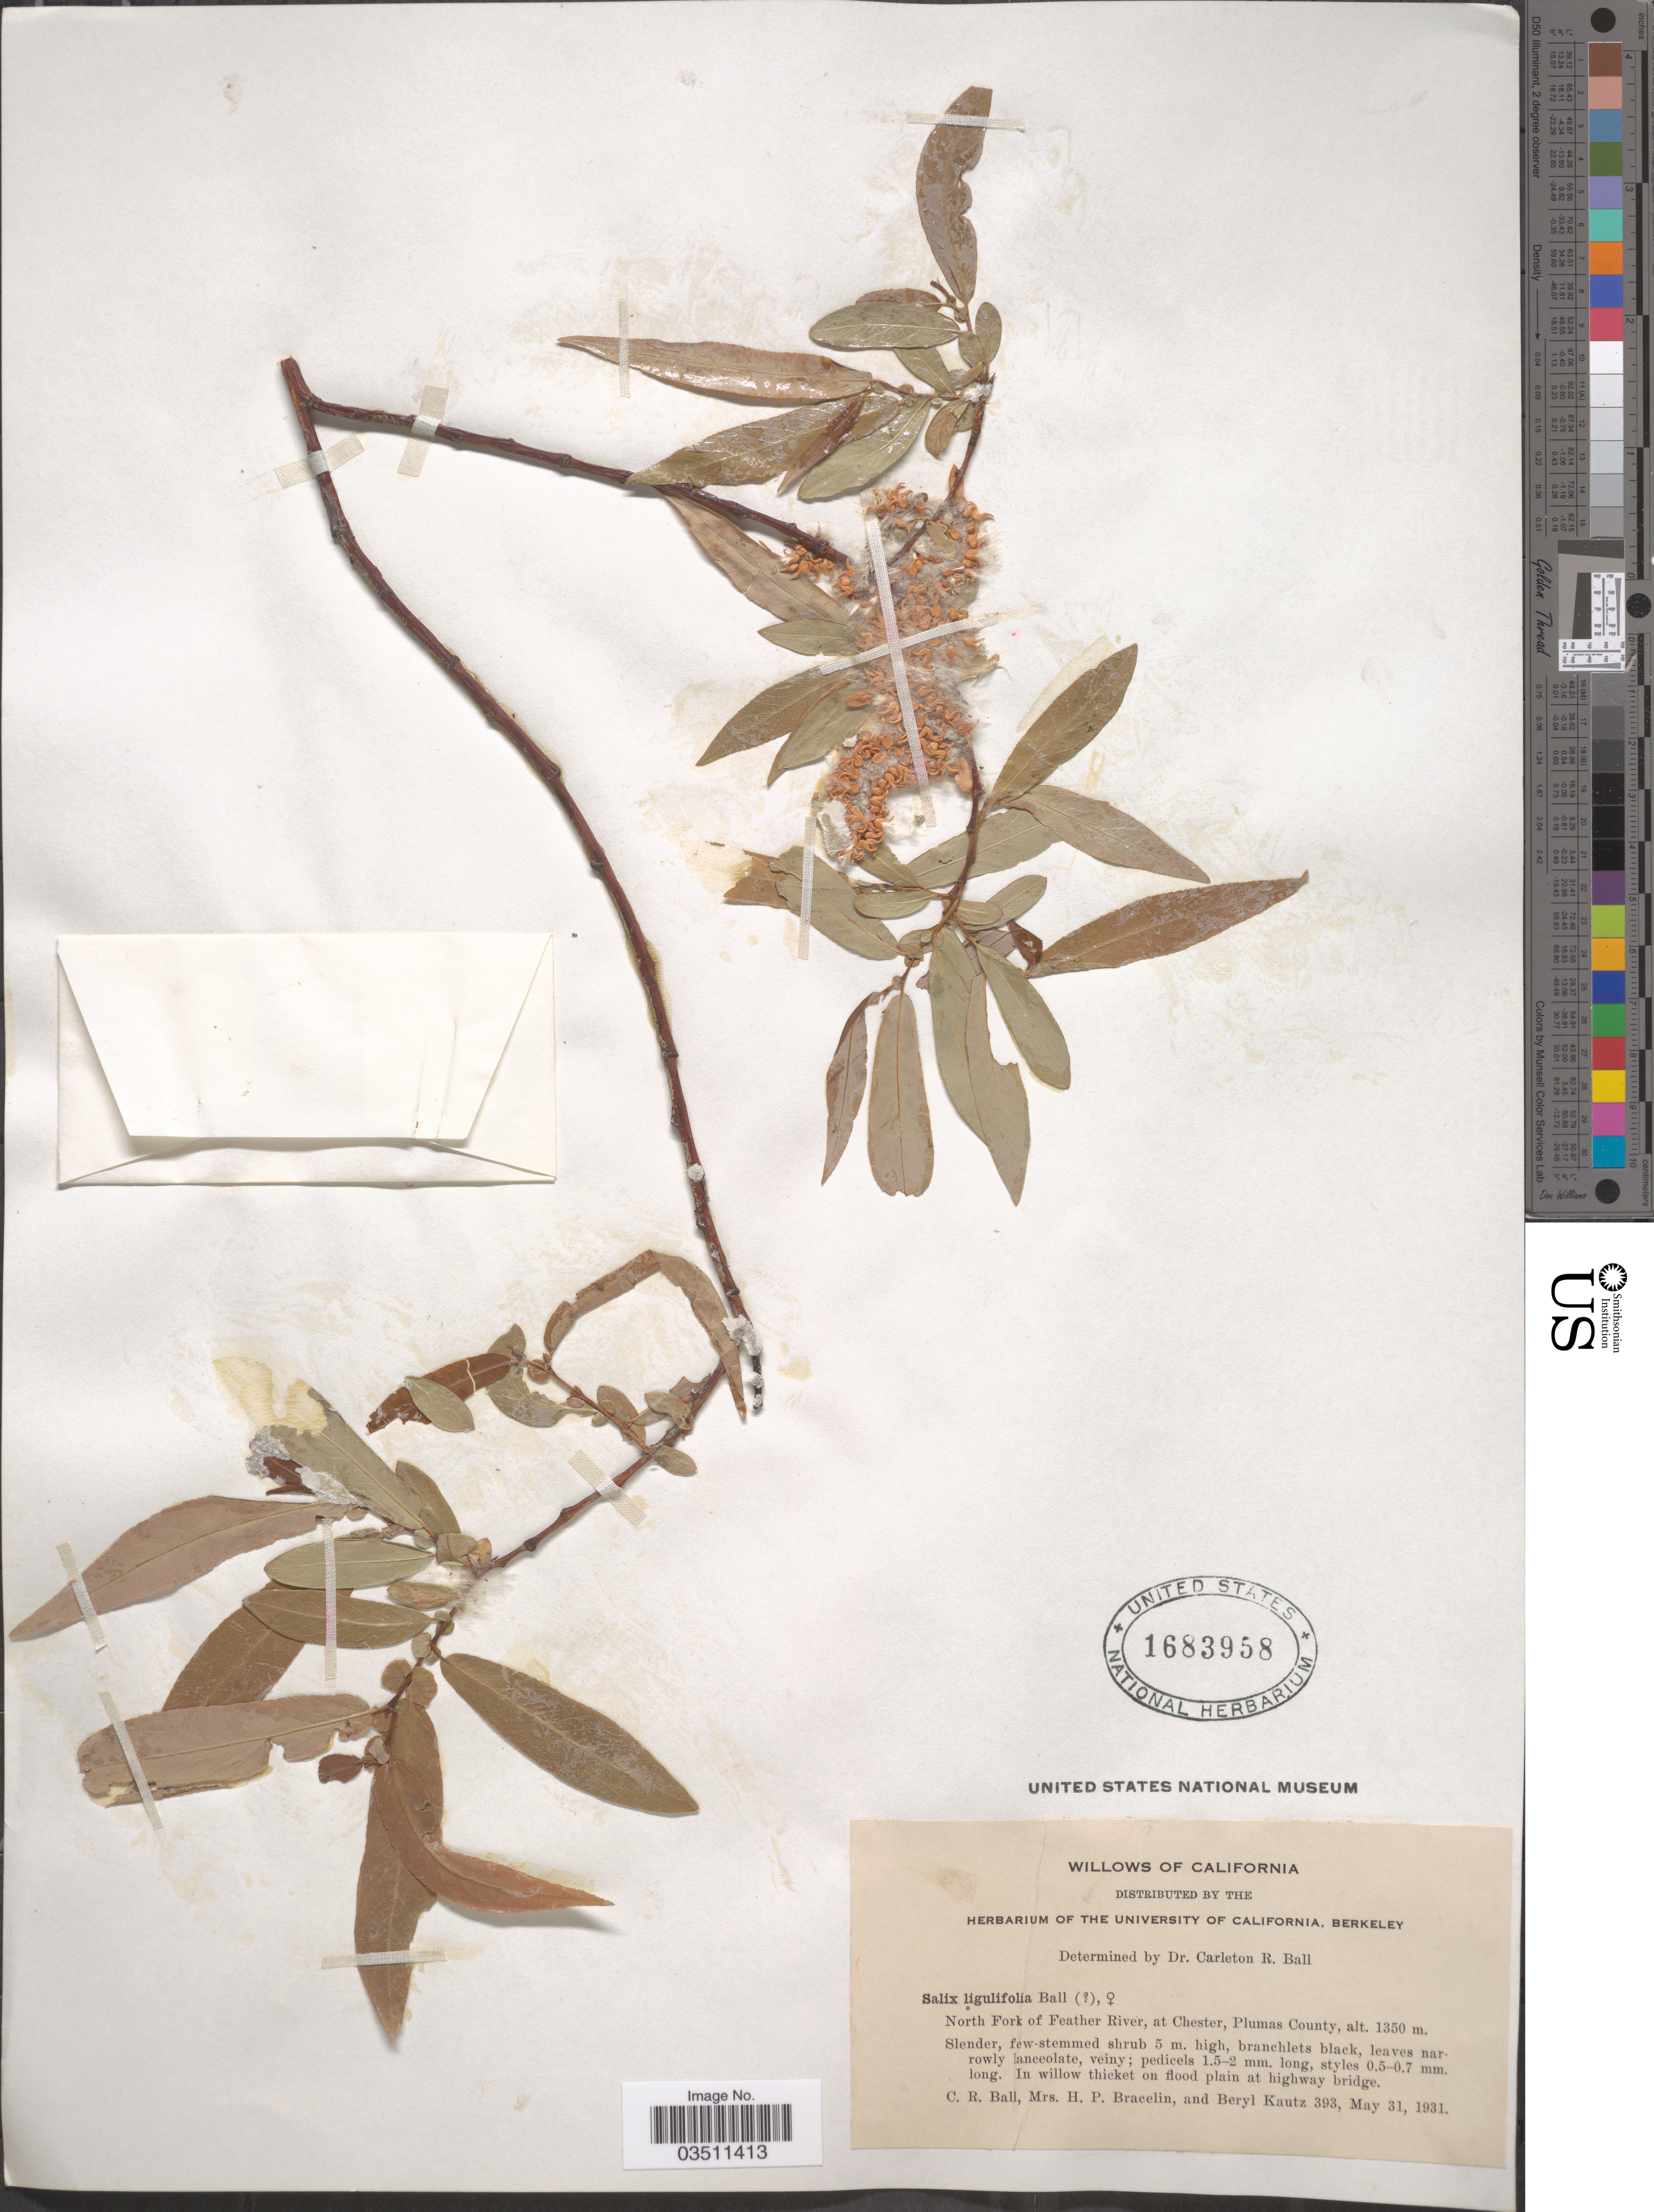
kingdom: Plantae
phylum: Tracheophyta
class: Magnoliopsida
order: Malpighiales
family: Salicaceae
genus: Salix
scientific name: Salix ligulifolia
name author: (C.R. Ball) C.R. Ball ex C.K. Schneid.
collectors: C. R. Ball, H. Bracelin & B. Kautz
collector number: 393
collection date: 1931-05-31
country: United States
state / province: California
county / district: Plumas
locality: North Fork of Feather River, at Chester, Plumas County.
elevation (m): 1350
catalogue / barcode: US 1683958